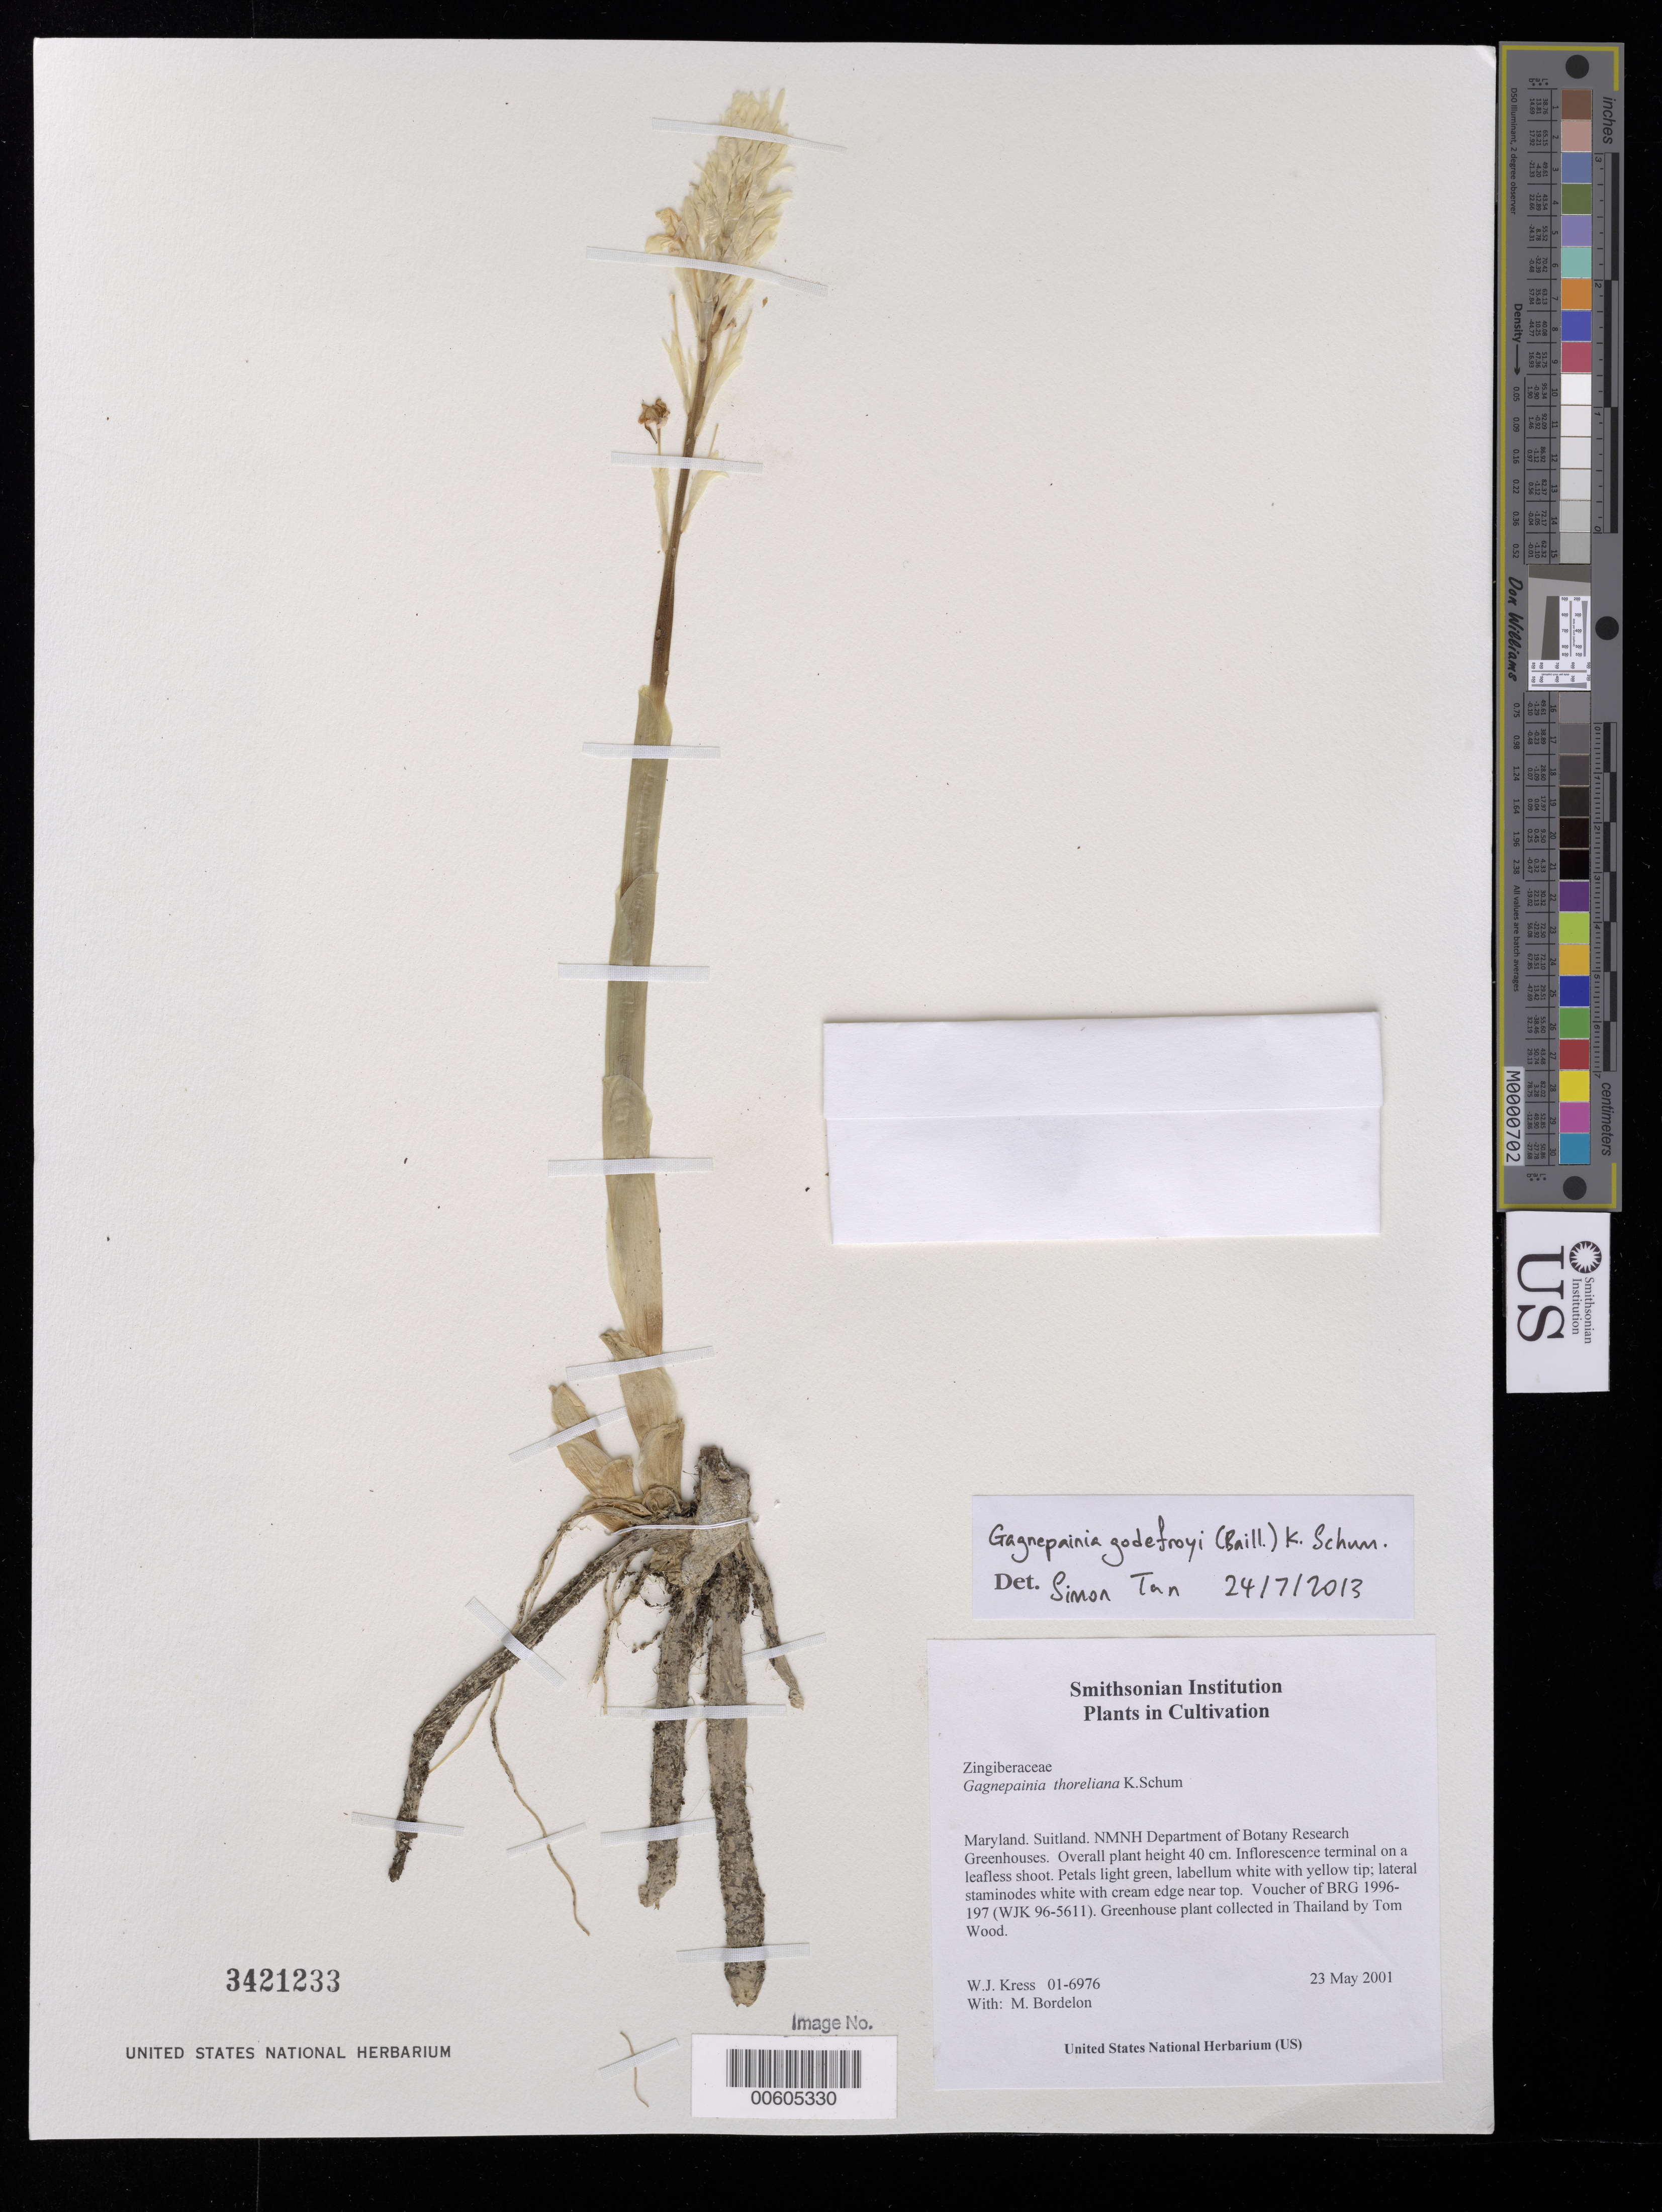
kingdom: Plantae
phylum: Tracheophyta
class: Liliopsida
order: Zingiberales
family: Zingiberaceae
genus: Gagnepainia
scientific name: Gagnepainia godefroyi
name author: (Baill.) K. Schum.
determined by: Tan, Simon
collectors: W. J. Kress & M. Bordelon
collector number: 01-6976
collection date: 2001-05-23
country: United States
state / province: Maryland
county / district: Prince George's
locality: NMNH Botany Research Greenhouses. Suitland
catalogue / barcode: US 3421233